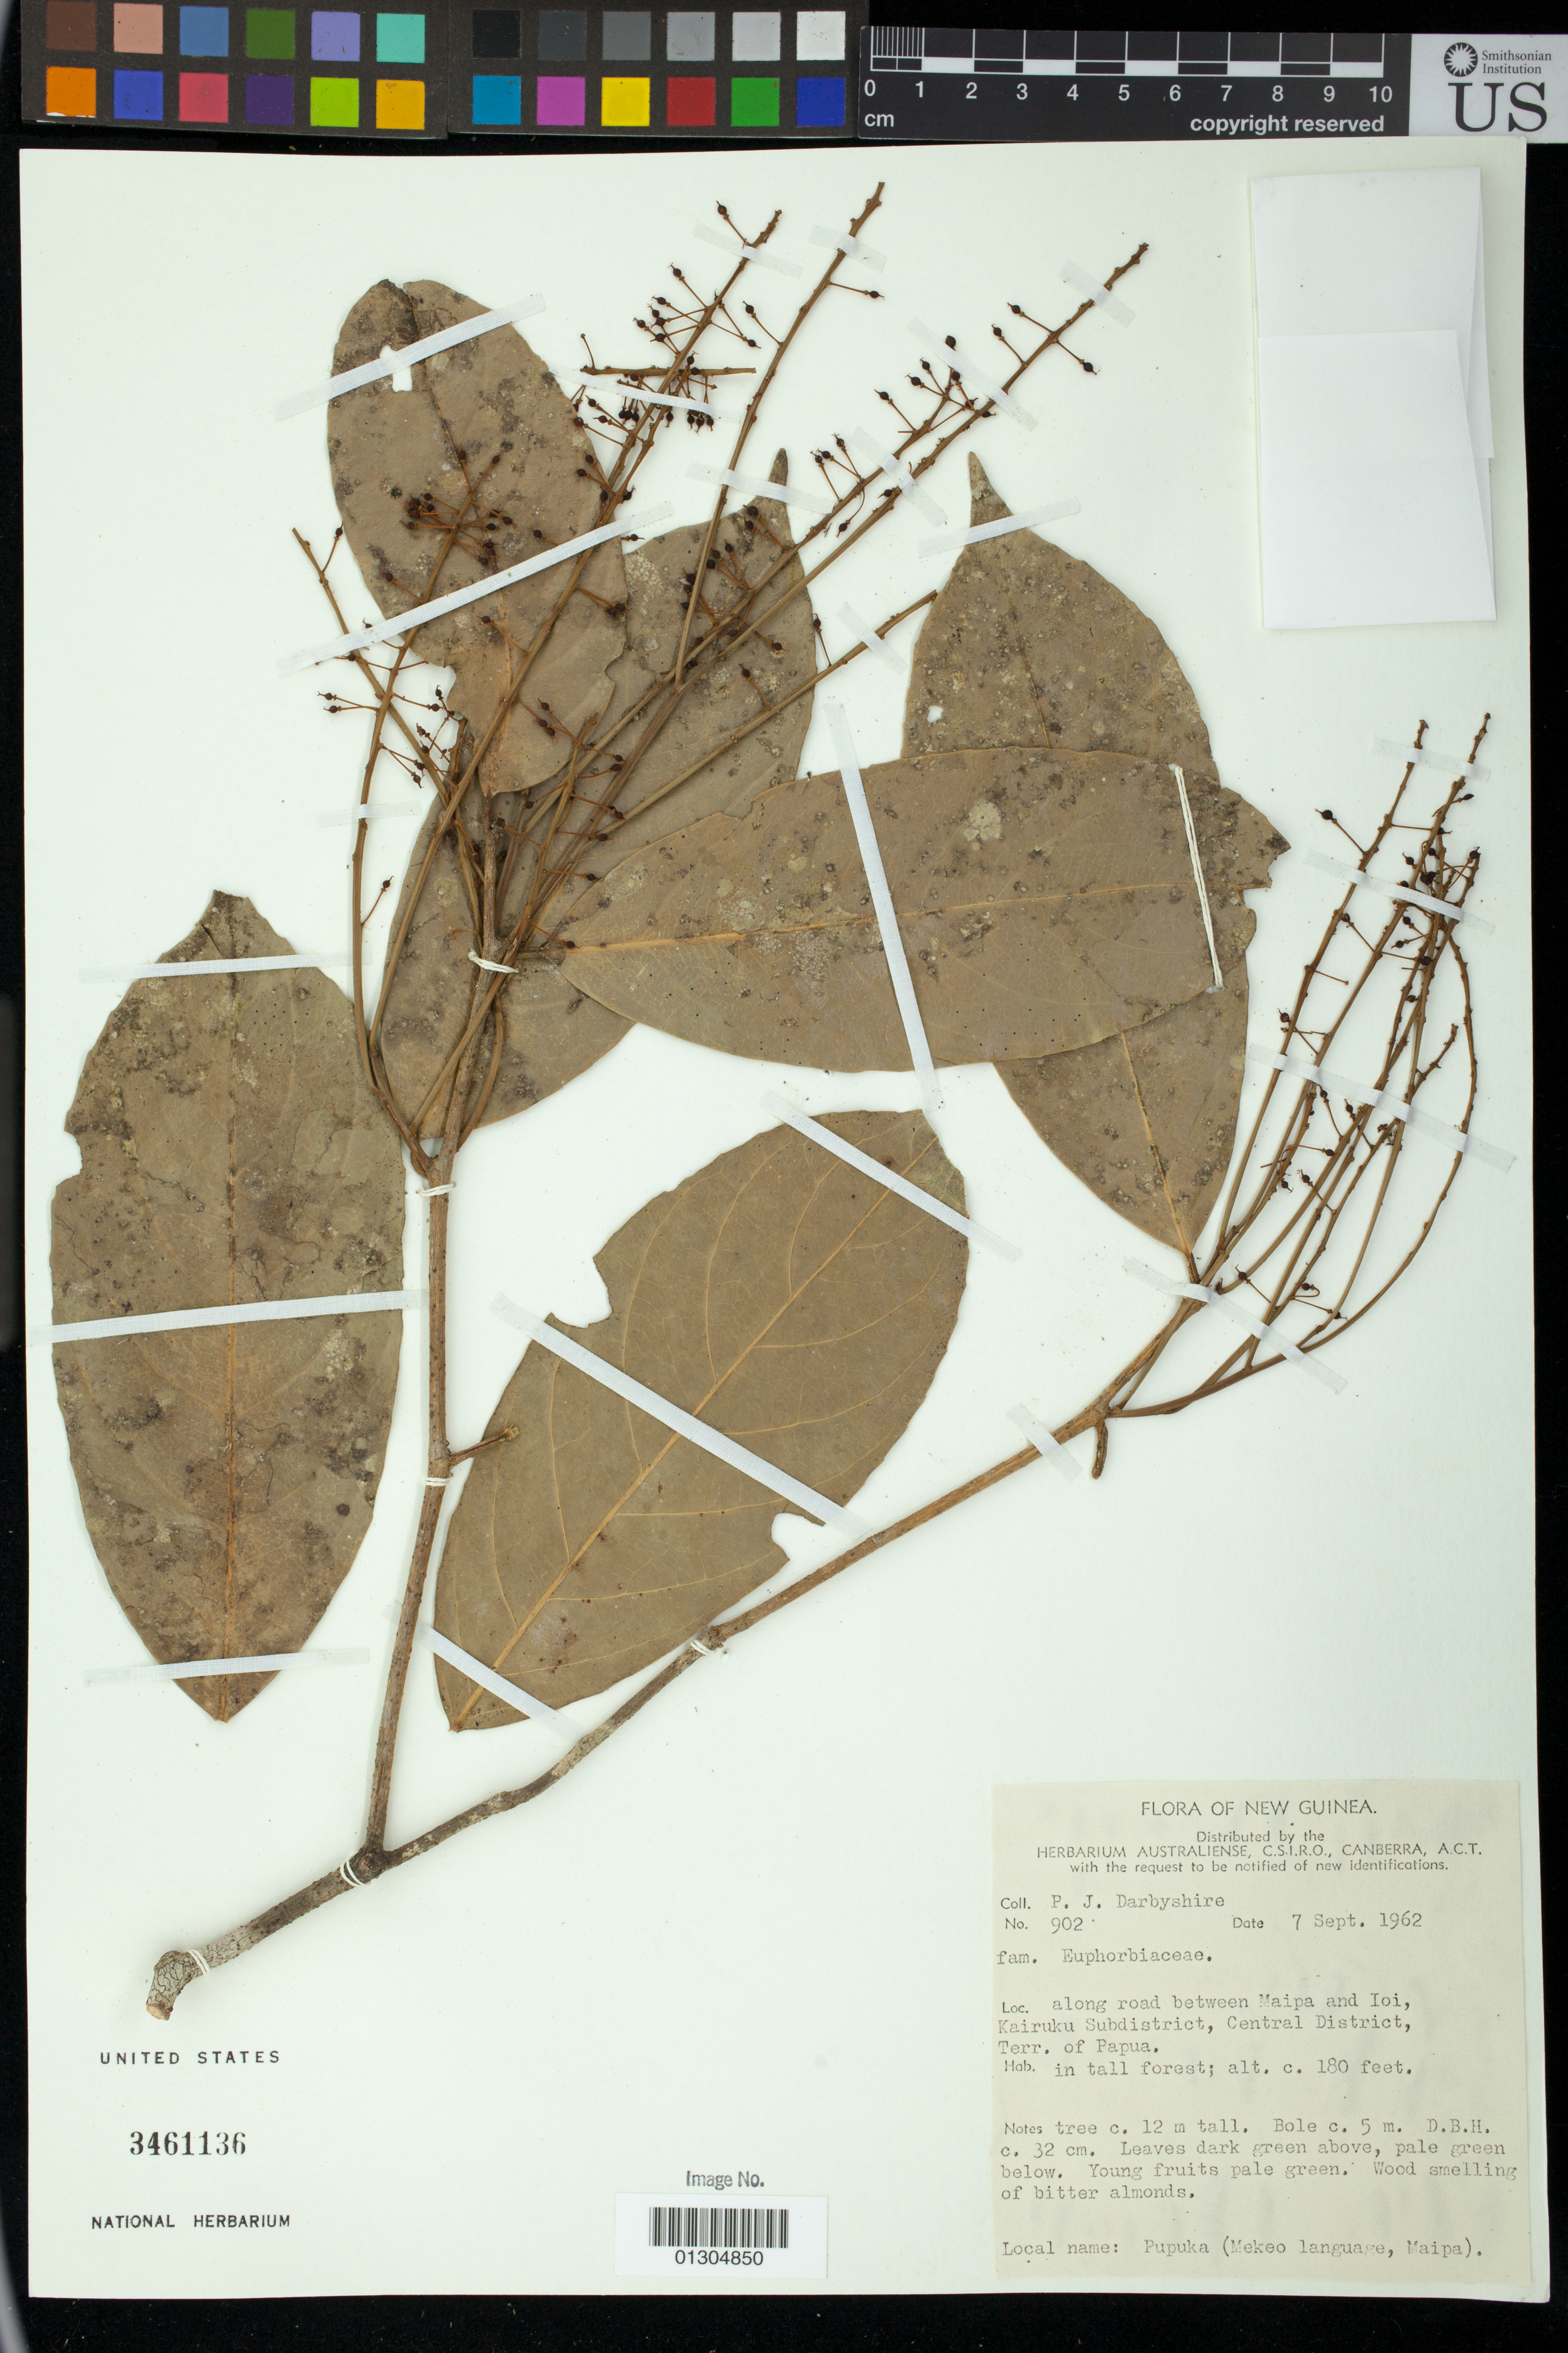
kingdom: Plantae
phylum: Tracheophyta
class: Magnoliopsida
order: Malpighiales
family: Euphorbiaceae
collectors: P. Darbyshire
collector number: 902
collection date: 1962-09-07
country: Papua New Guinea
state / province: Central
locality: along road between Maipa and Ioi, Kairuku Subdistrict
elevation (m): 55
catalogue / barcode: US 3461136